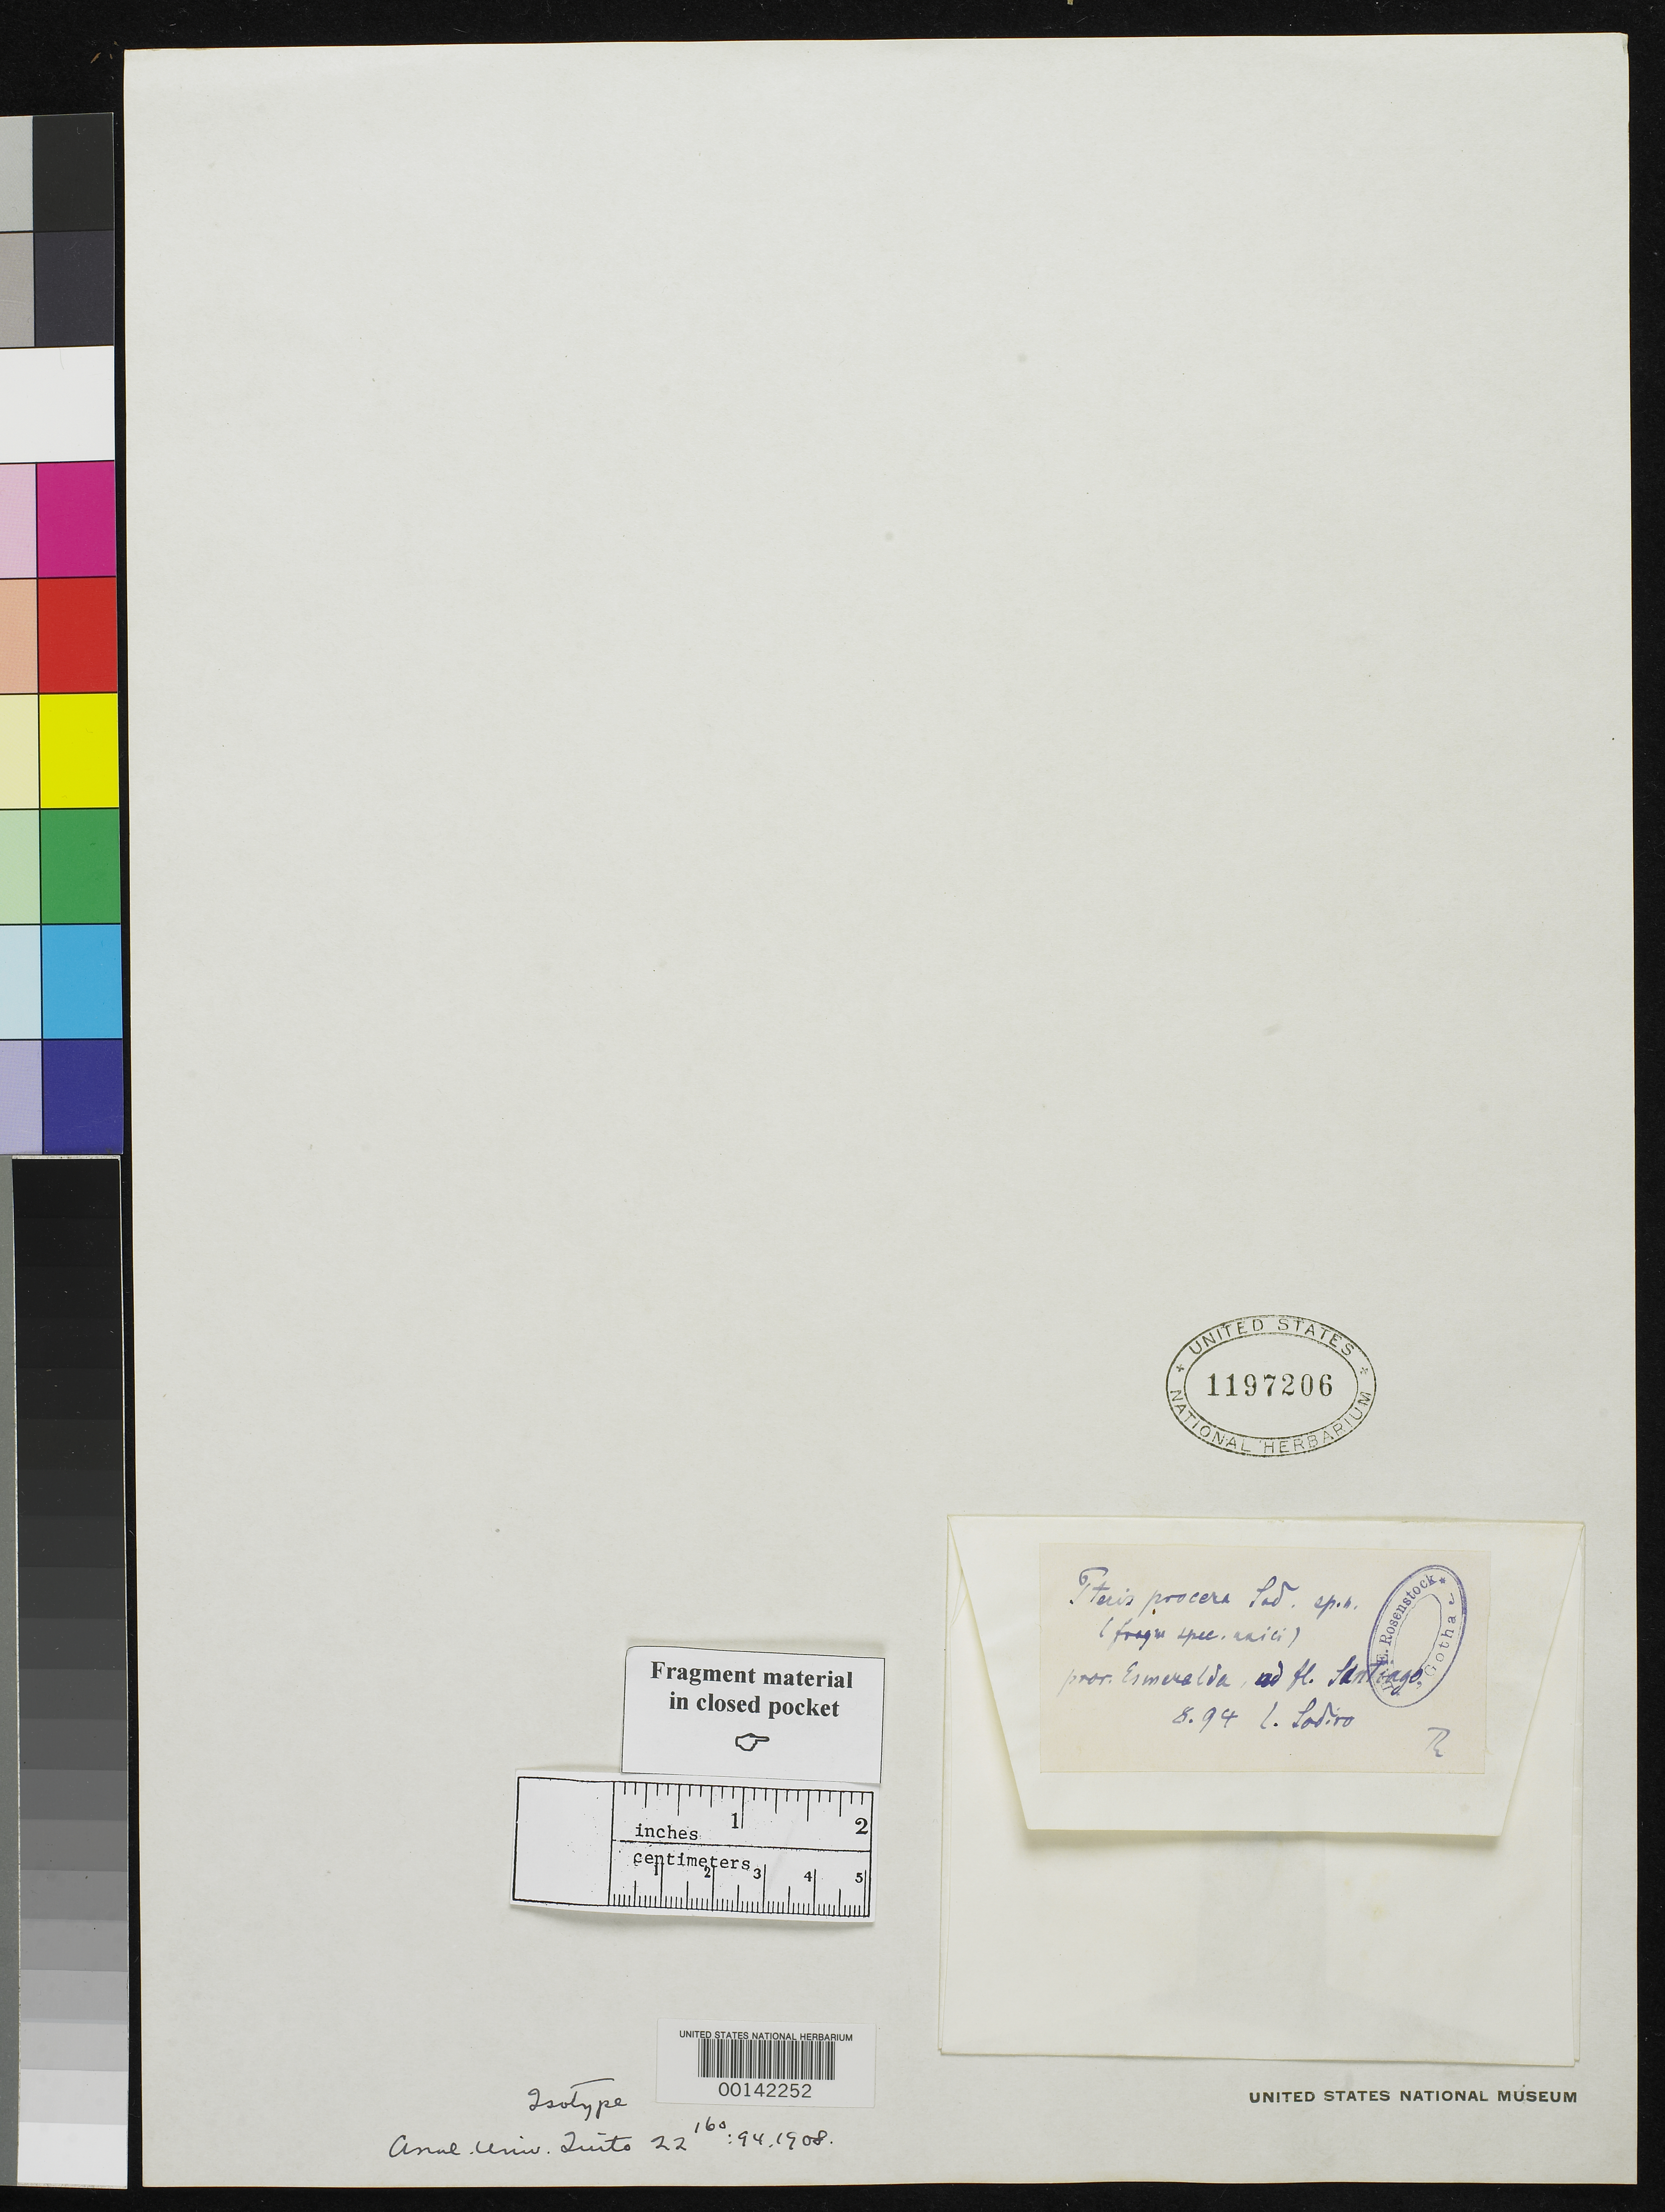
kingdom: Plantae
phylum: Tracheophyta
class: Polypodiopsida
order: Polypodiales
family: Pteridaceae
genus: Pteris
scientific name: Pteris procera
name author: Sodiro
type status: Type Collection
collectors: L. Sodiro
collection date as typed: Aug 1894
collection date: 1894-08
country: Ecuador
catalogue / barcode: US 1197206